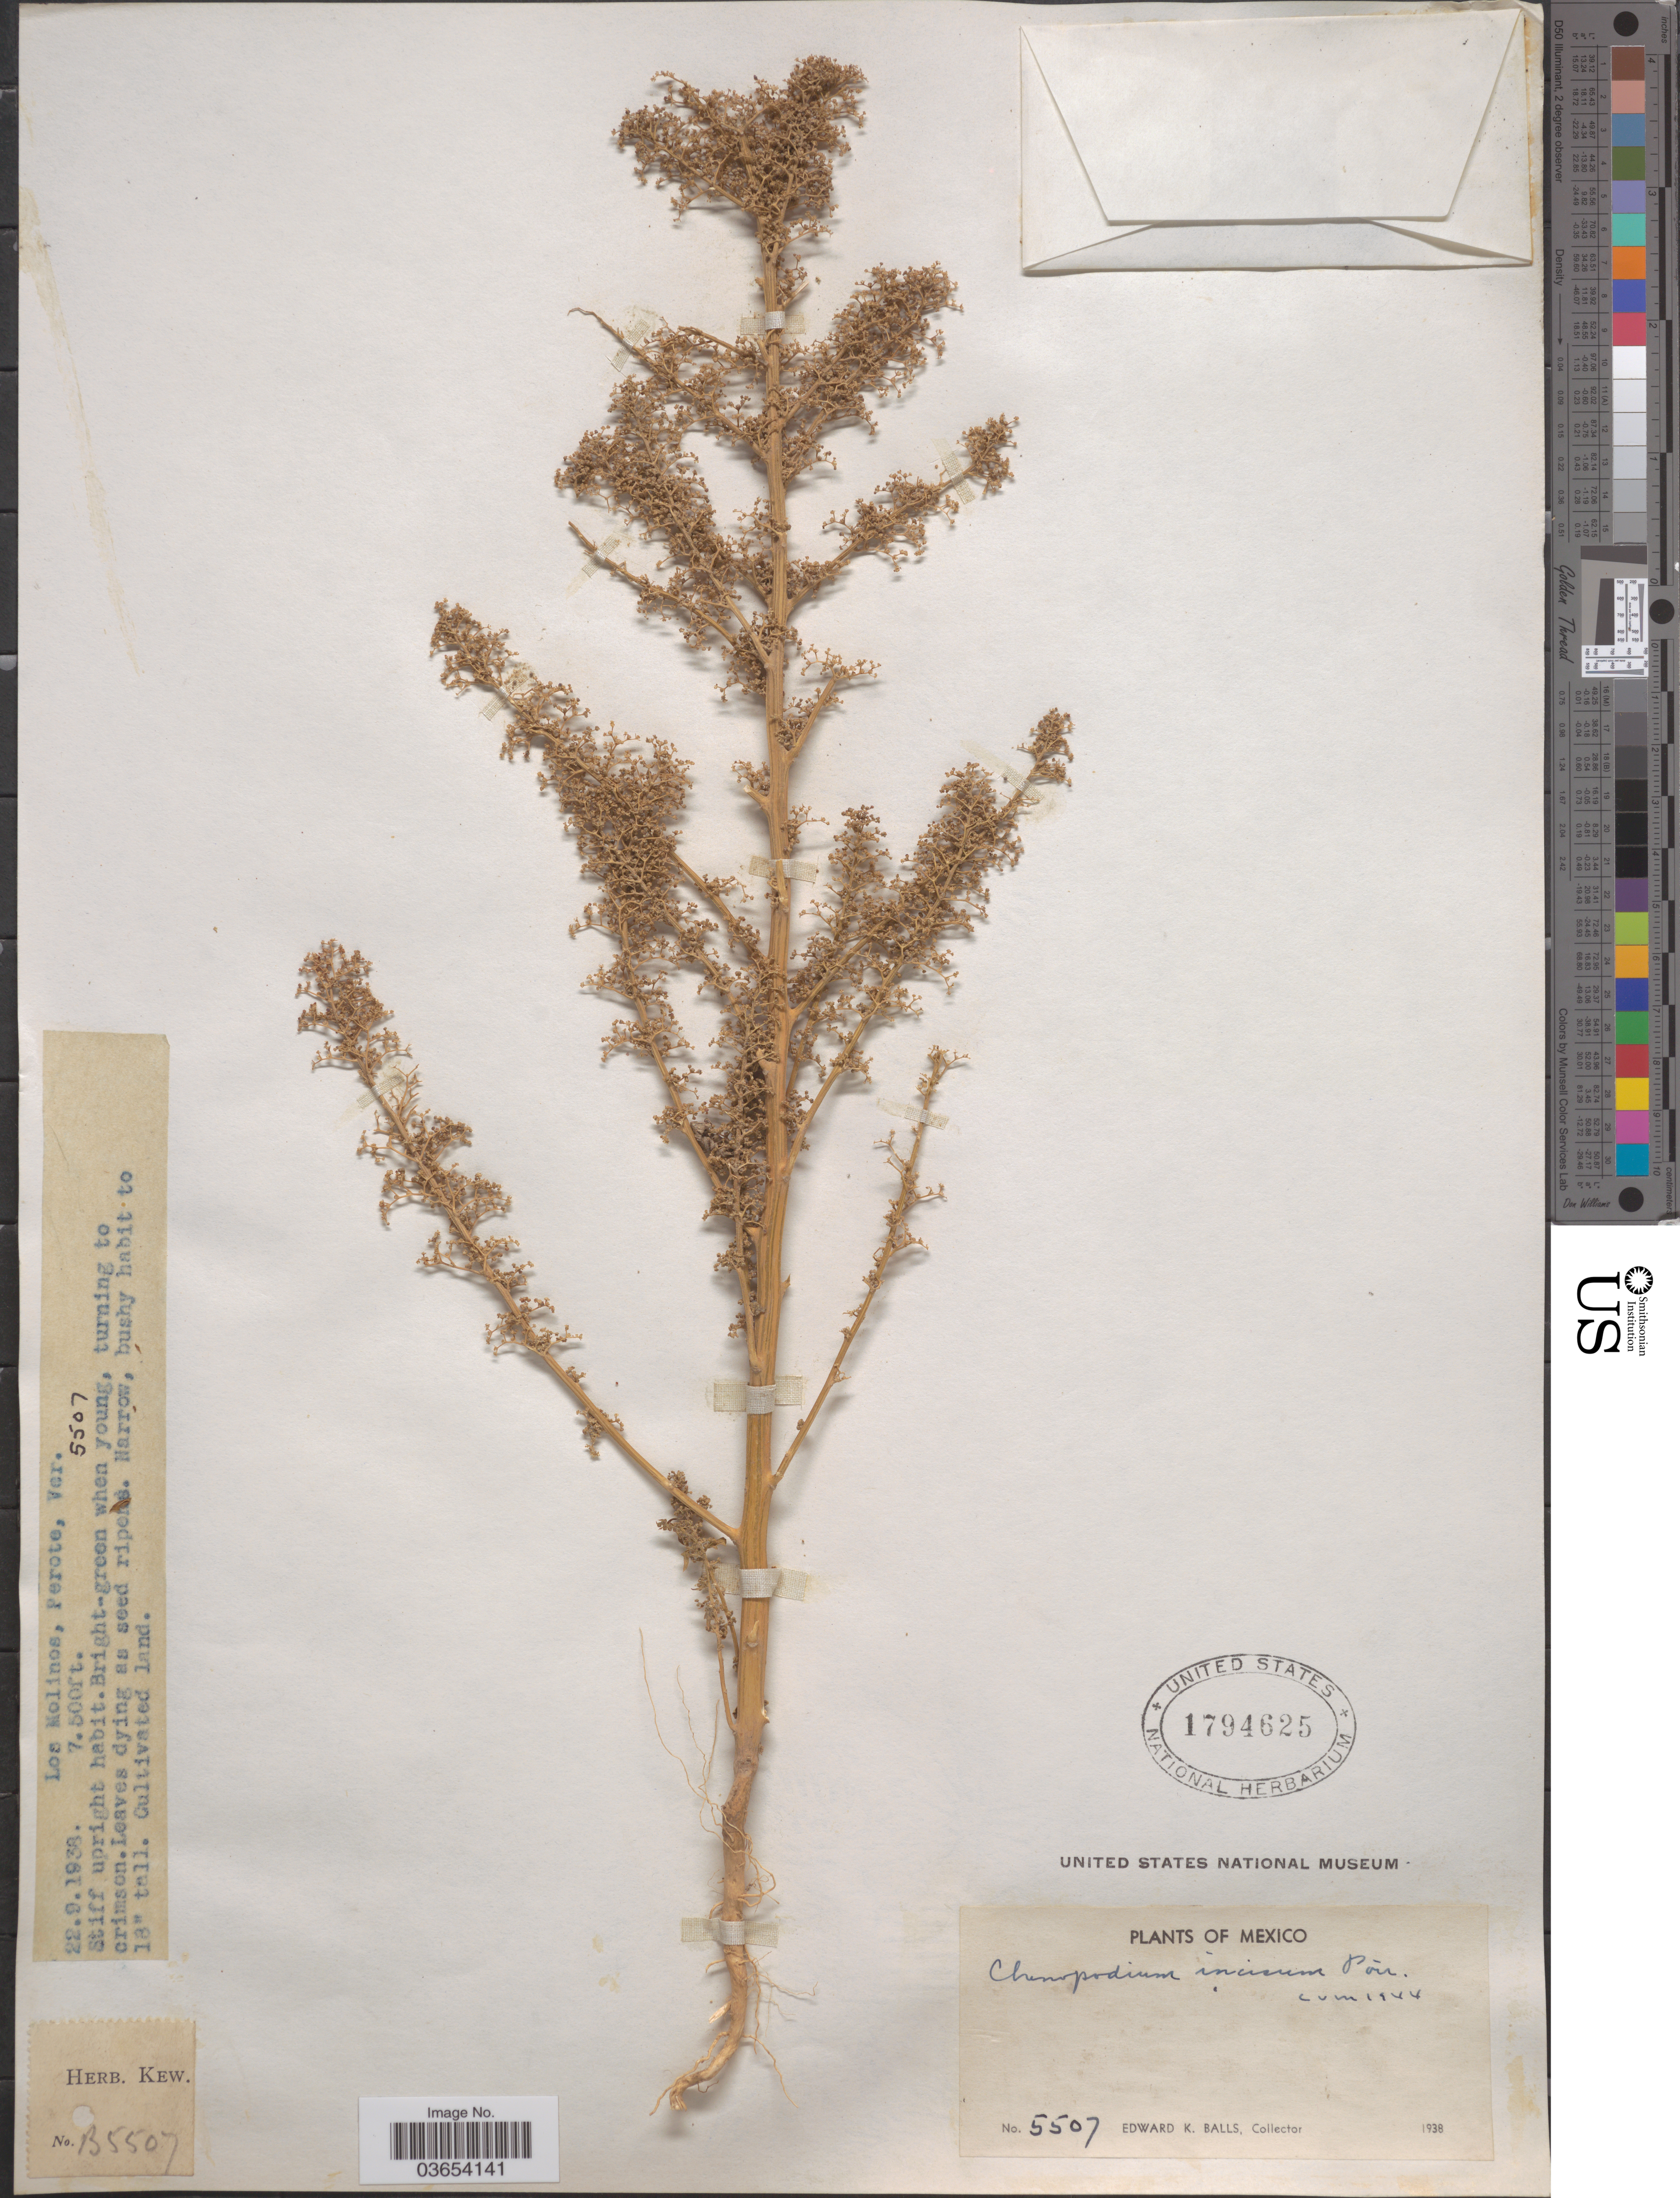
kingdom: Plantae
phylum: Tracheophyta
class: Magnoliopsida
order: Caryophyllales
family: Amaranthaceae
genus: Chenopodium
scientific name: Chenopodium incisum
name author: Poir.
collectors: E. K. Balls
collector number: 5507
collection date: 1938-09-22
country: Mexico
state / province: Veracruz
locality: Los Molinos, Perote, Ver.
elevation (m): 2286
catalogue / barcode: US 1794625